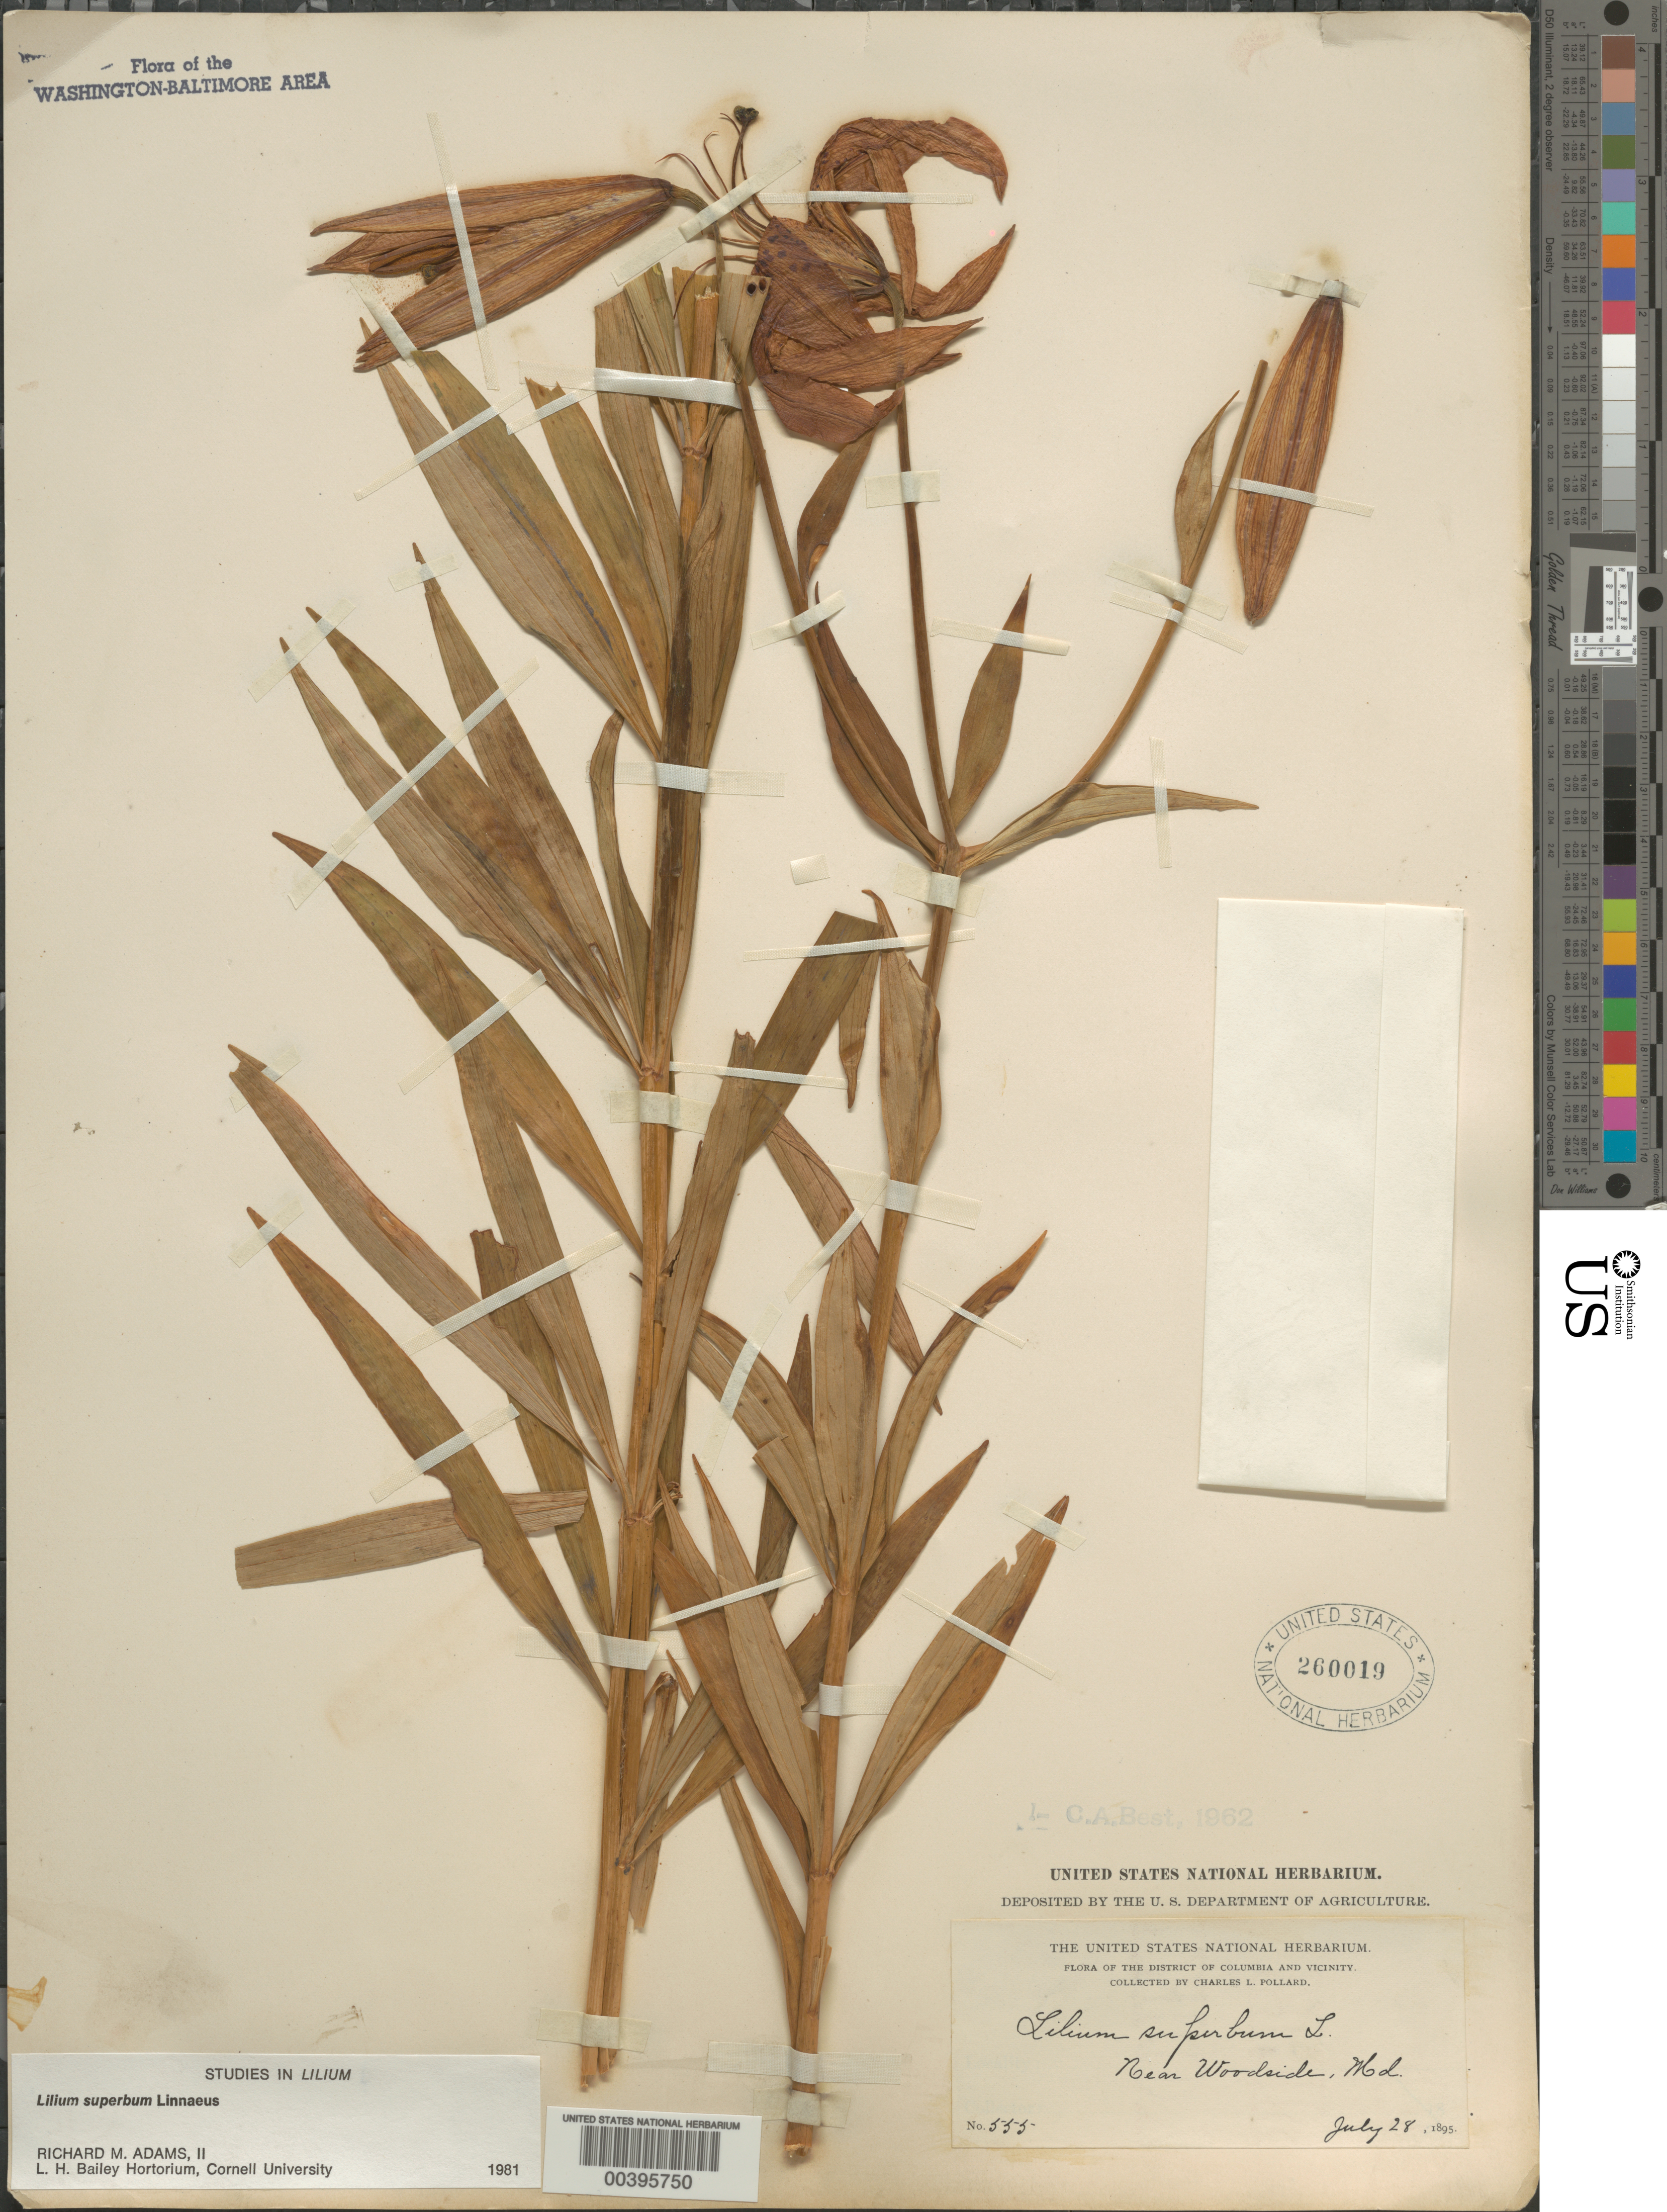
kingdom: Plantae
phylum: Tracheophyta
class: Liliopsida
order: Liliales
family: Liliaceae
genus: Lilium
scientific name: Lilium superbum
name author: L.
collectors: C. L. Pollard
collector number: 555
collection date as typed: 28 Jul 1895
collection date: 1895-07-28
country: United States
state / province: Maryland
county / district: Montgomery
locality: Woodside vicinity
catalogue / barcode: US 260019